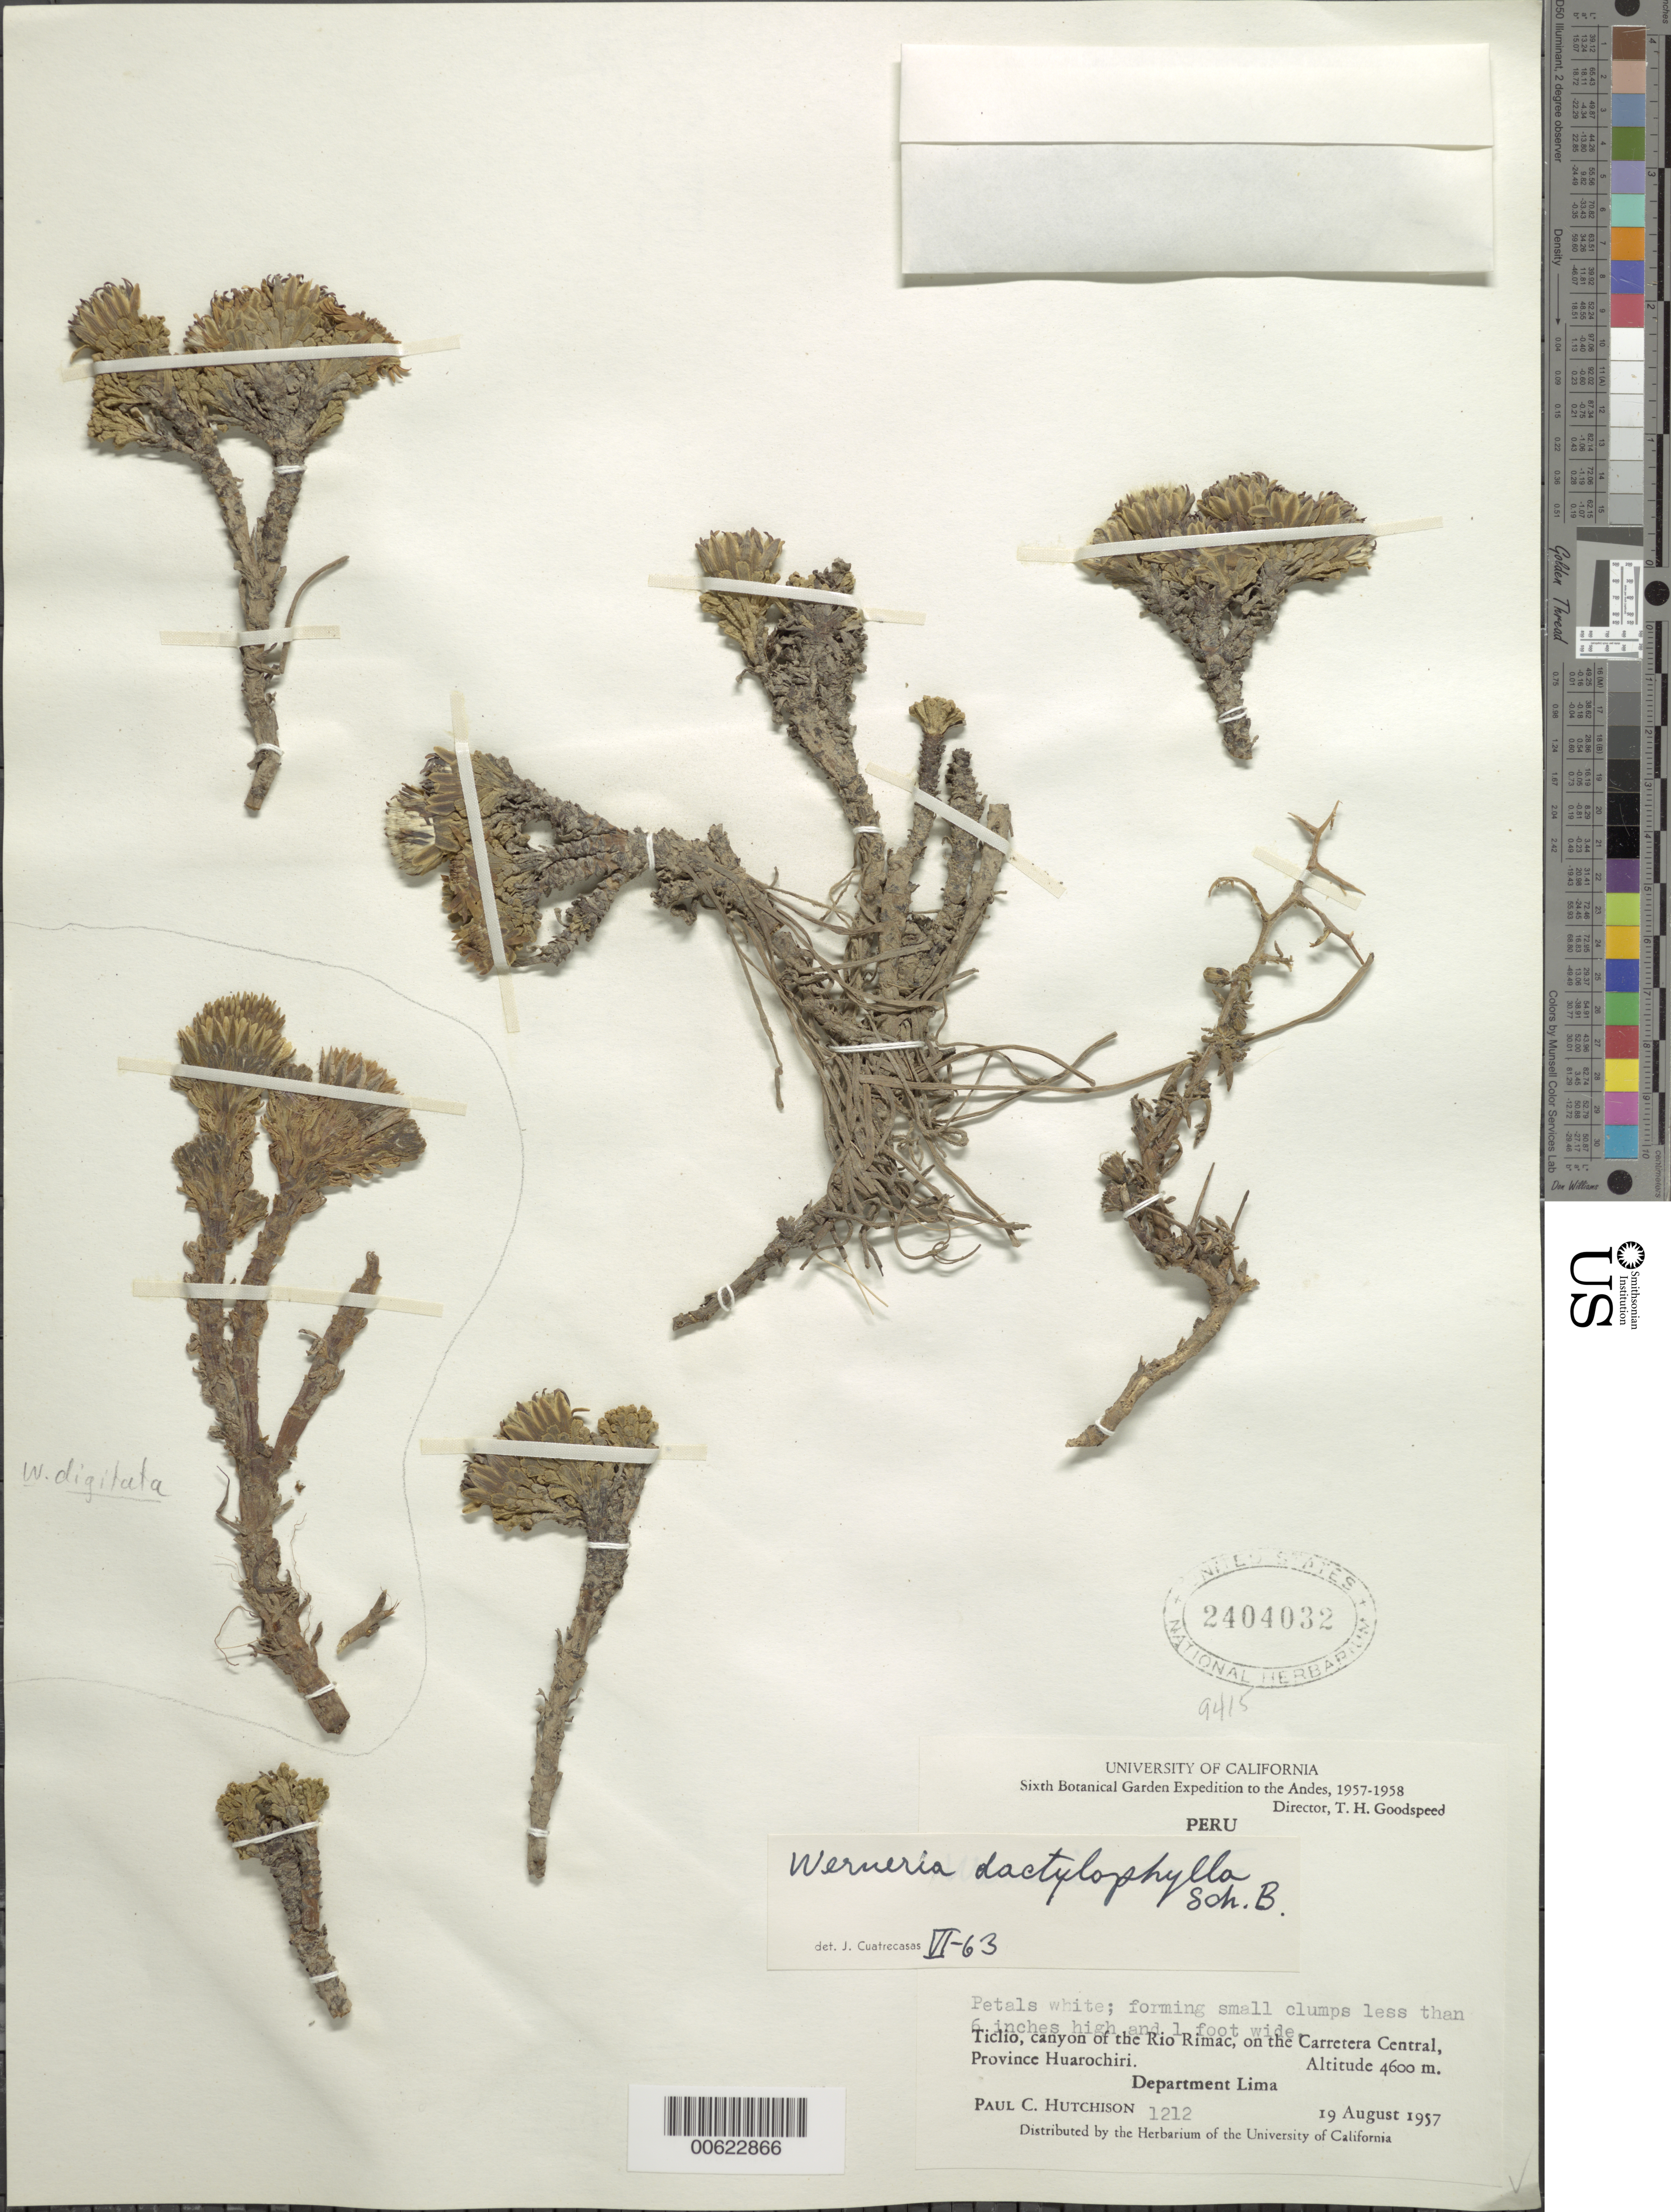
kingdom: Plantae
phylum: Tracheophyta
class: Magnoliopsida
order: Asterales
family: Asteraceae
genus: Xenophyllum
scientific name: Xenophyllum digitatum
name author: (Wedd.) V.A. Funk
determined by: Calvo, Joel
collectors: P. C. Hutchison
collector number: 1212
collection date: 1957-08-19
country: Peru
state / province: Lima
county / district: Huarochirí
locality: Ticlio, canyon of the Rio Rimac, on the Carretera Central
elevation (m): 4600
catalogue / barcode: US 2404032